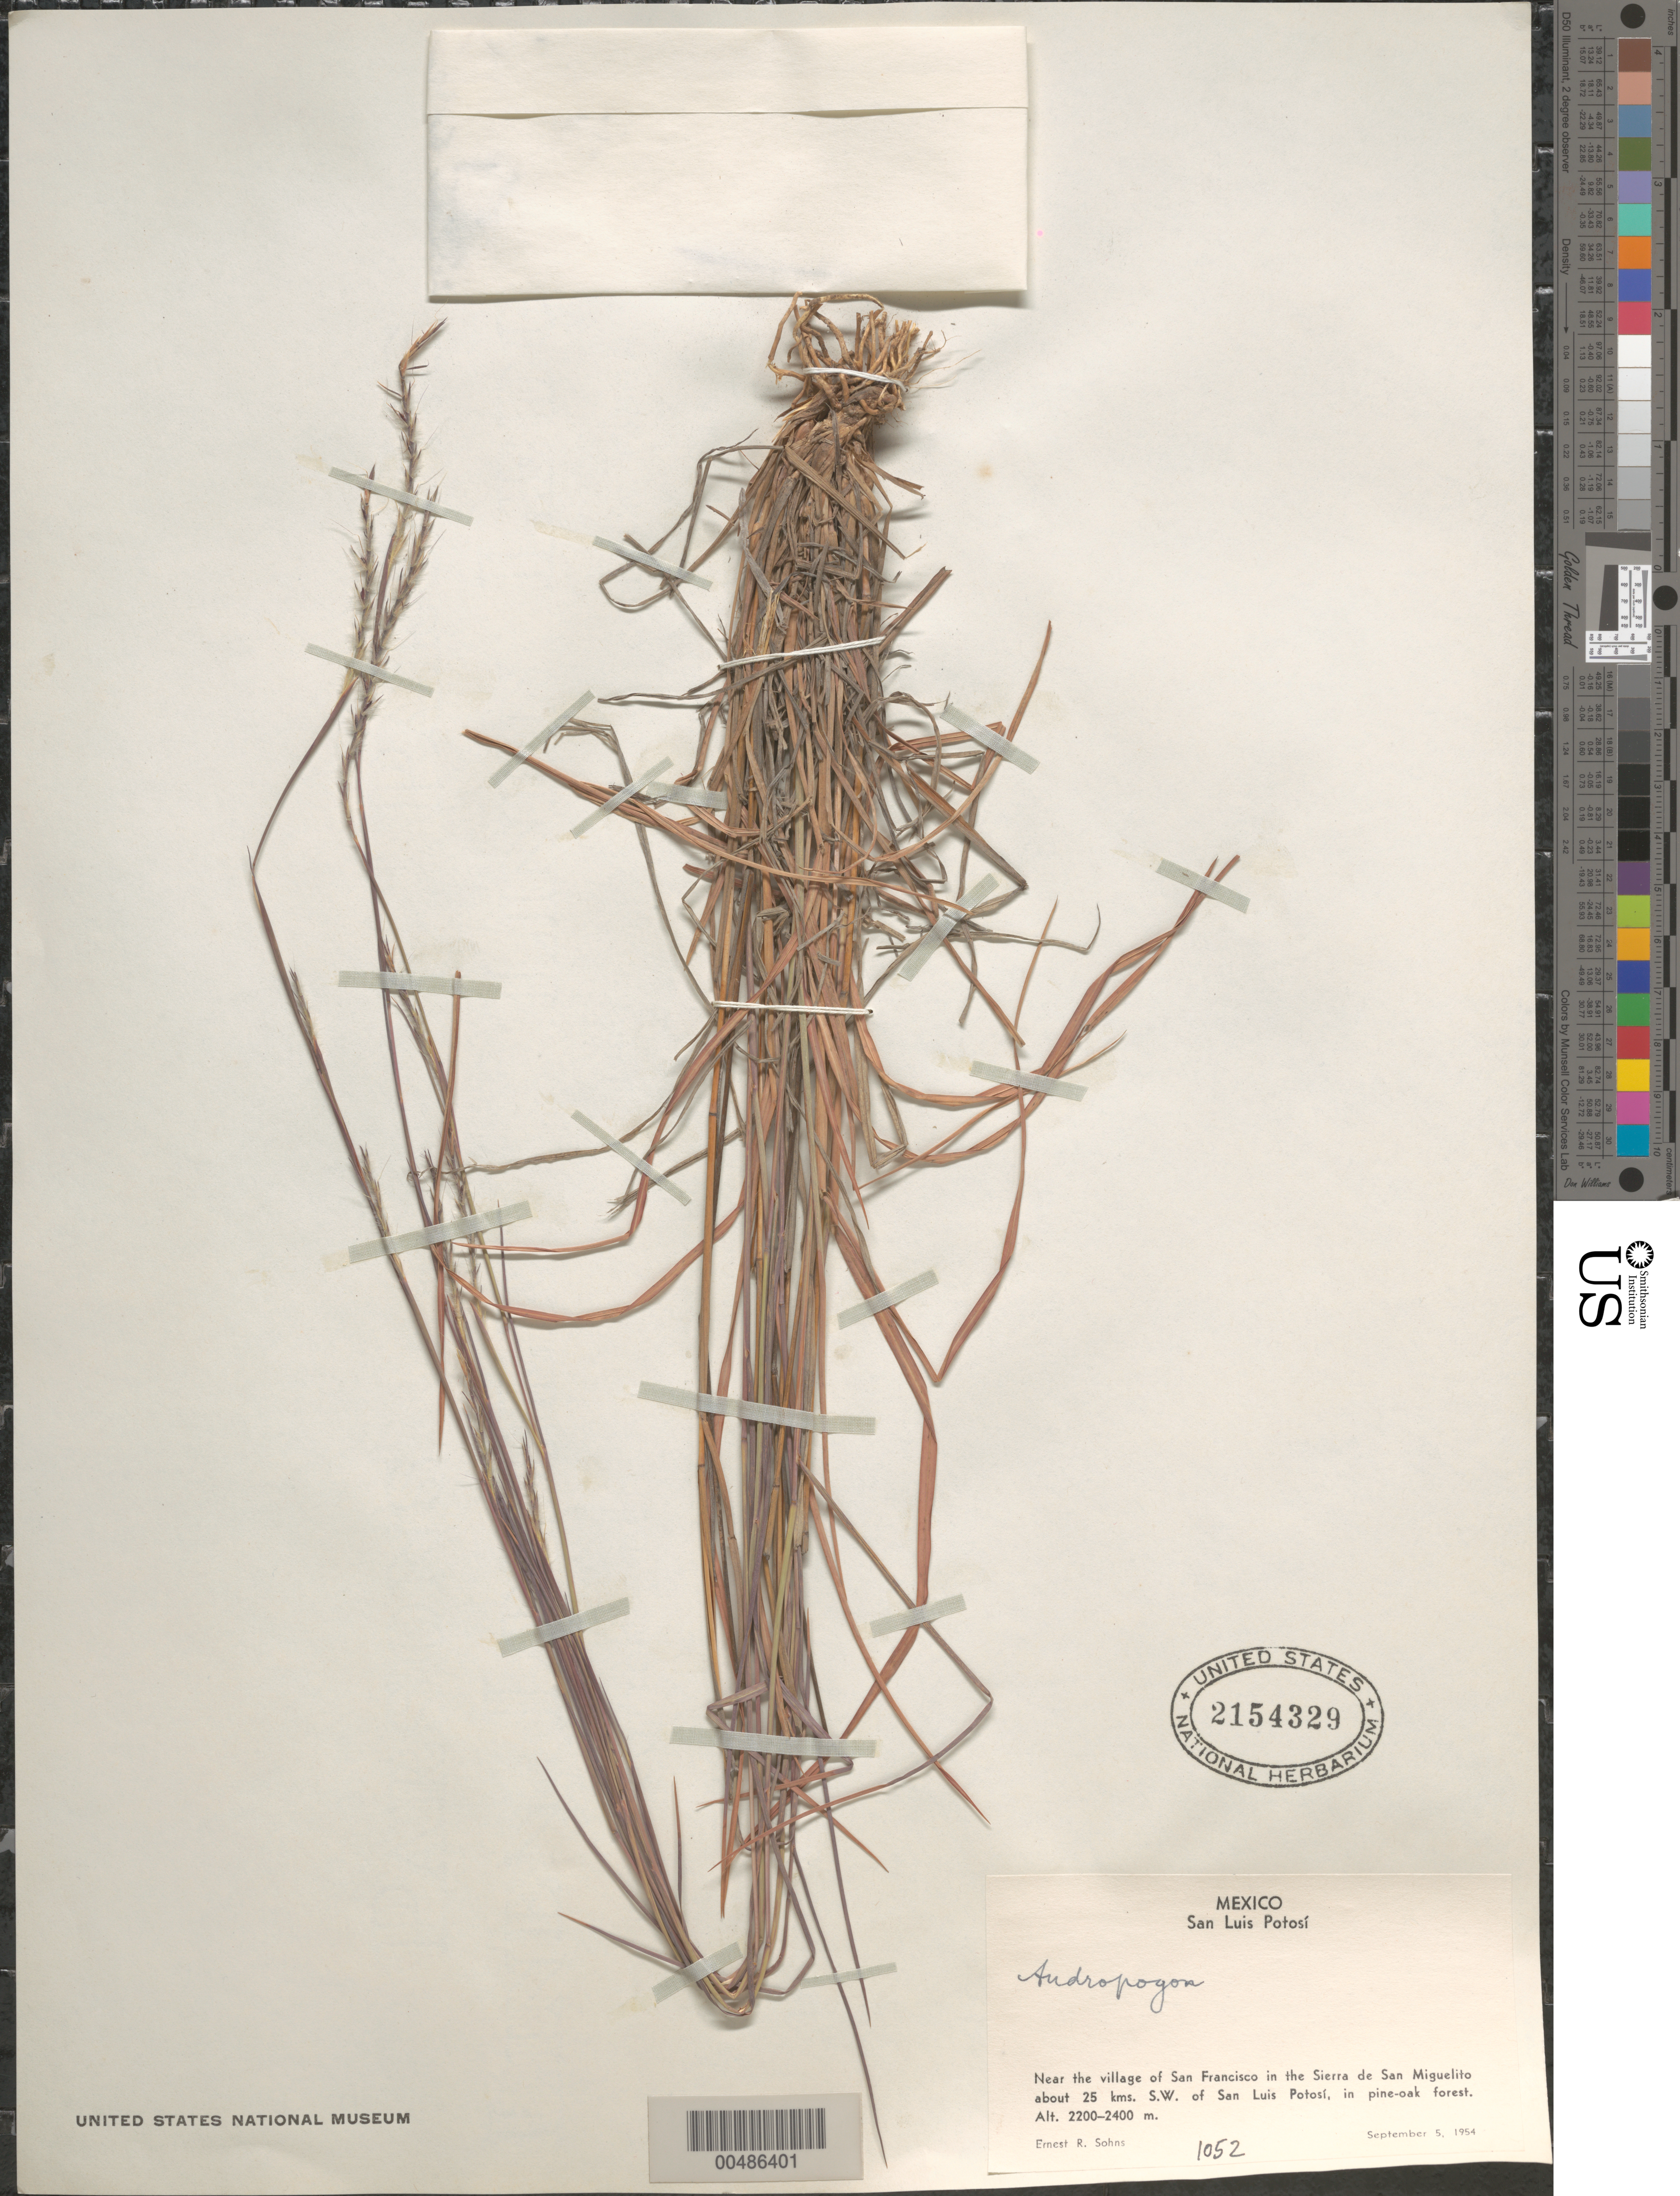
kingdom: Plantae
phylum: Tracheophyta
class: Liliopsida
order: Poales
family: Poaceae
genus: Schizachyrium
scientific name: Schizachyrium sp.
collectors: E. R. Sohns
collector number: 1052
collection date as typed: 5 Sep 1954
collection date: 1954-09-05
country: Mexico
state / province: San Luis Potosi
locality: Near the village of San Francisco in the Sierra de San Miguelito about 25 km SW of San Luis Potosí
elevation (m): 2200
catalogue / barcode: US 2154329